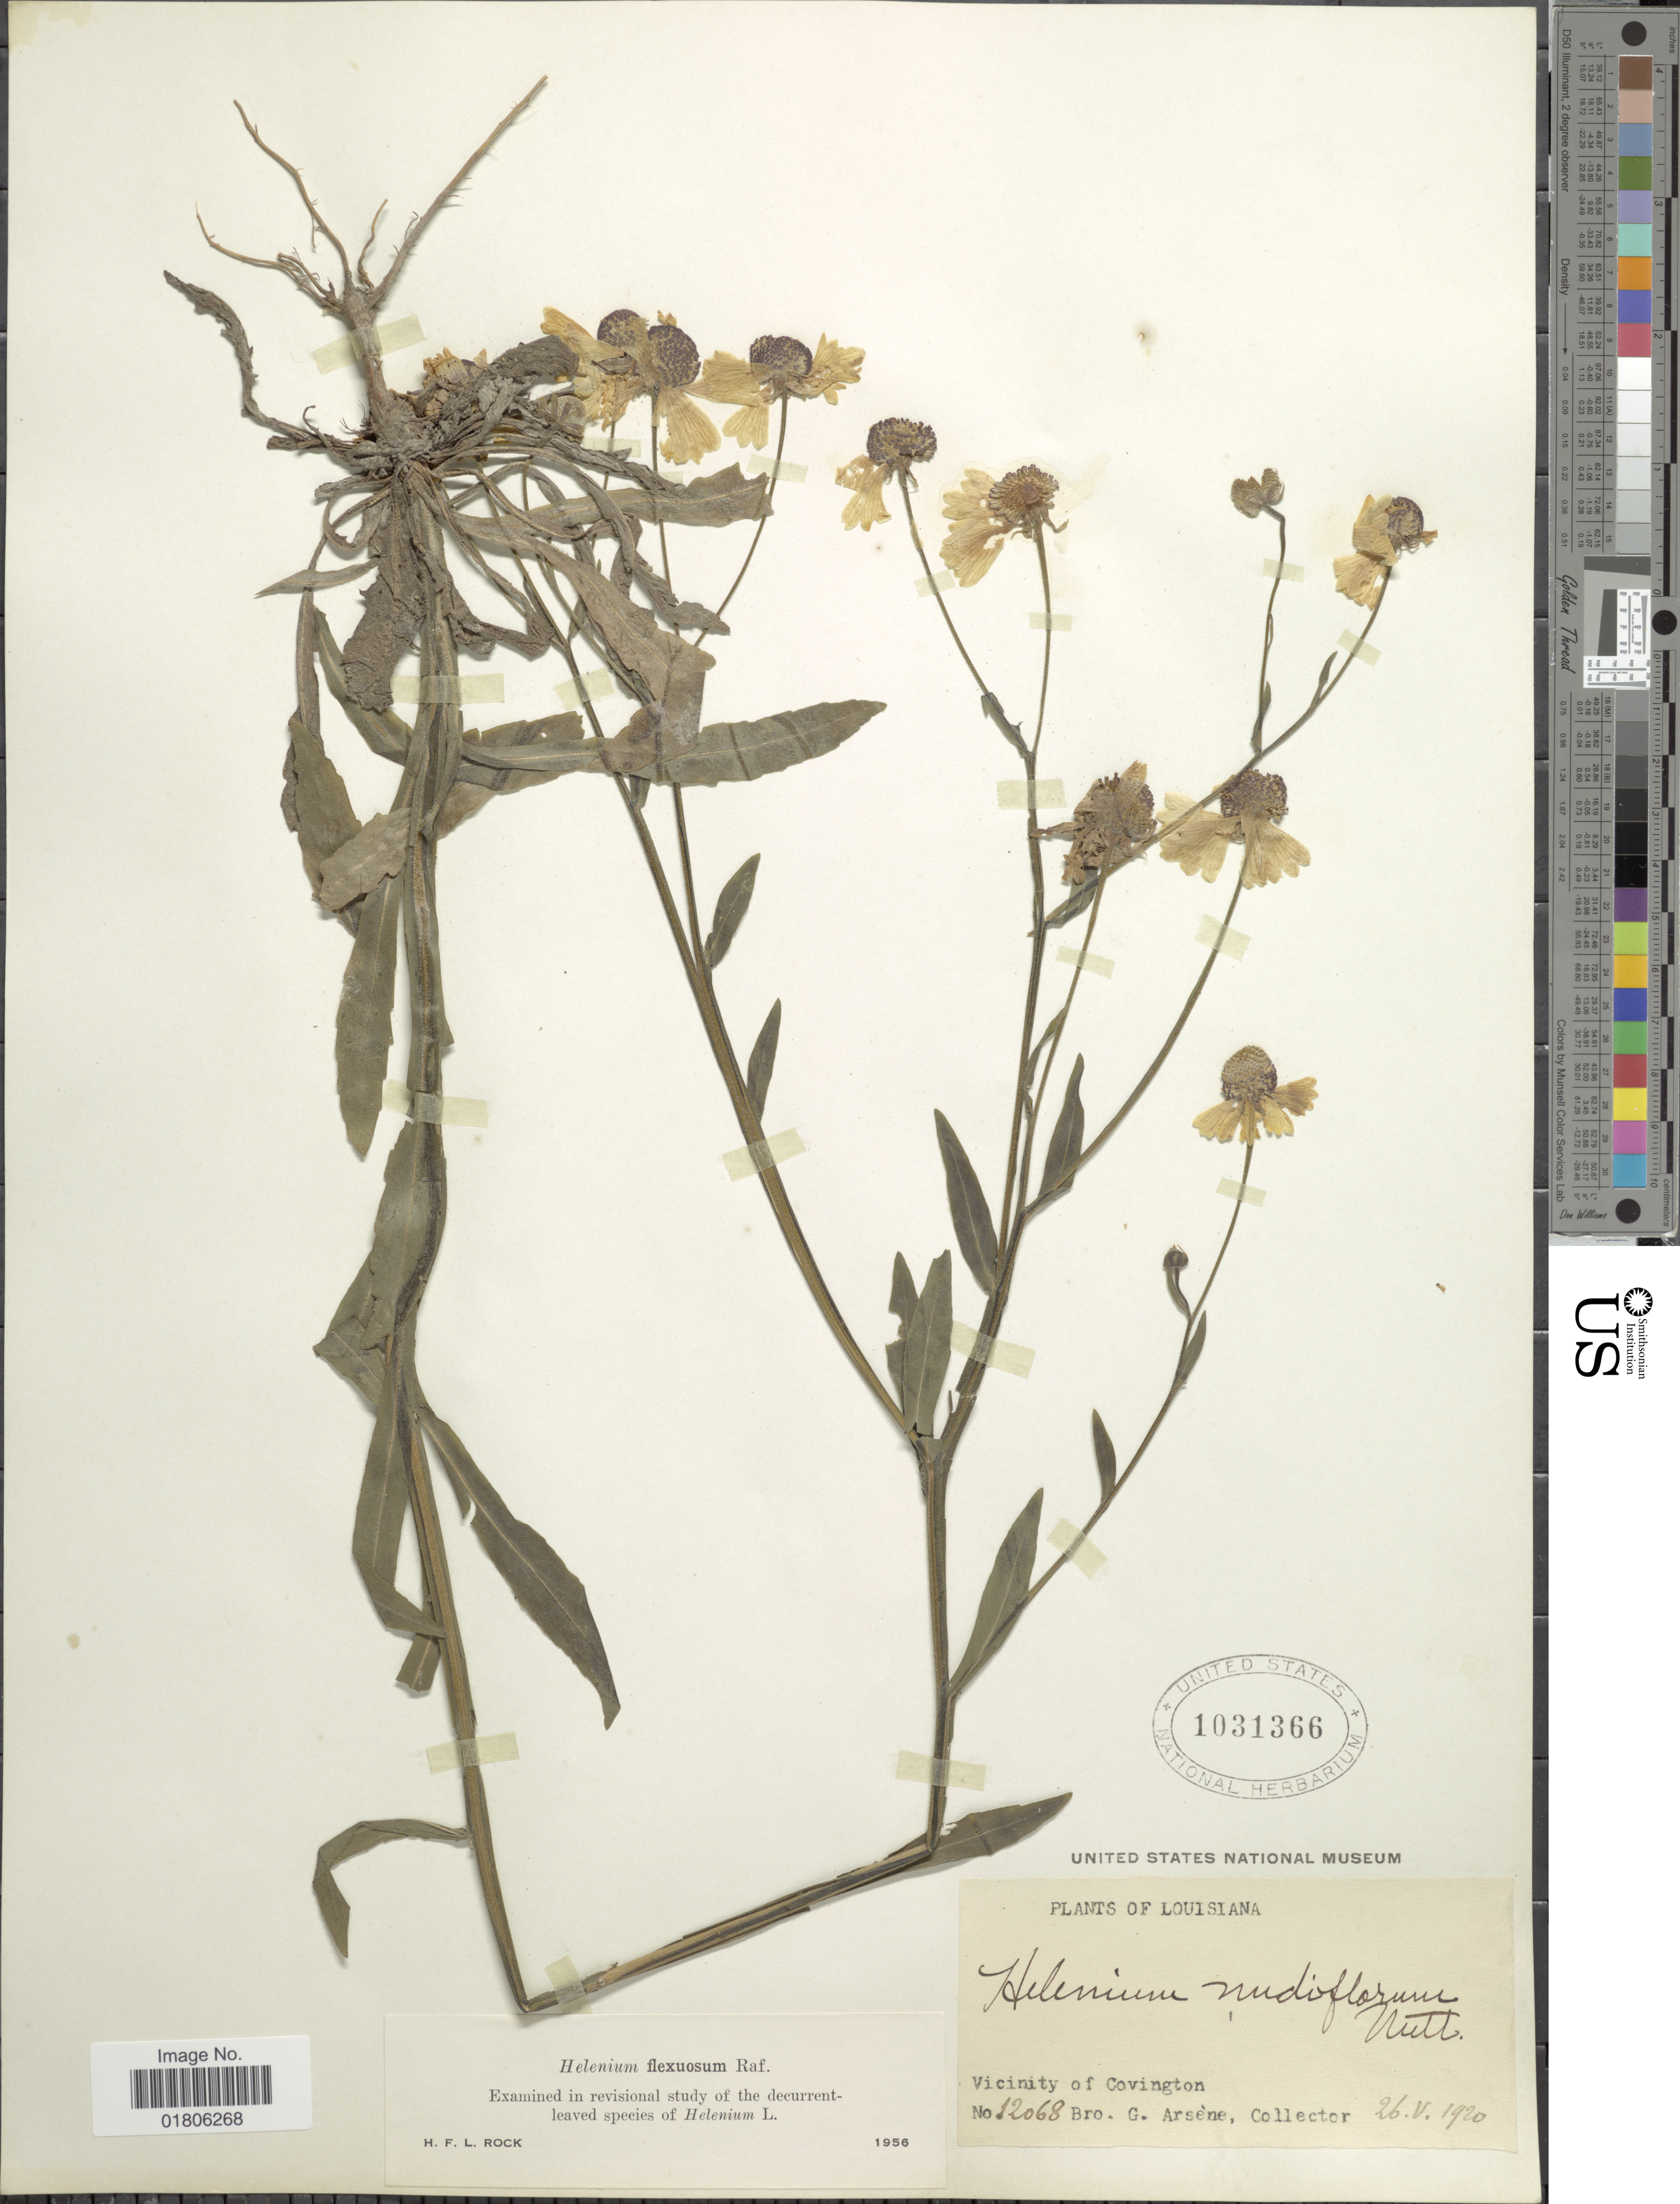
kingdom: Plantae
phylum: Tracheophyta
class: Magnoliopsida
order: Asterales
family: Asteraceae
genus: Helenium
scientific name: Helenium flexuosum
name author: Raf.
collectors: Bro. G. Arsène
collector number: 12068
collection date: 1920-05-26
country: United States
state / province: Louisiana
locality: Vicinity of Covington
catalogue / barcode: US 1031366